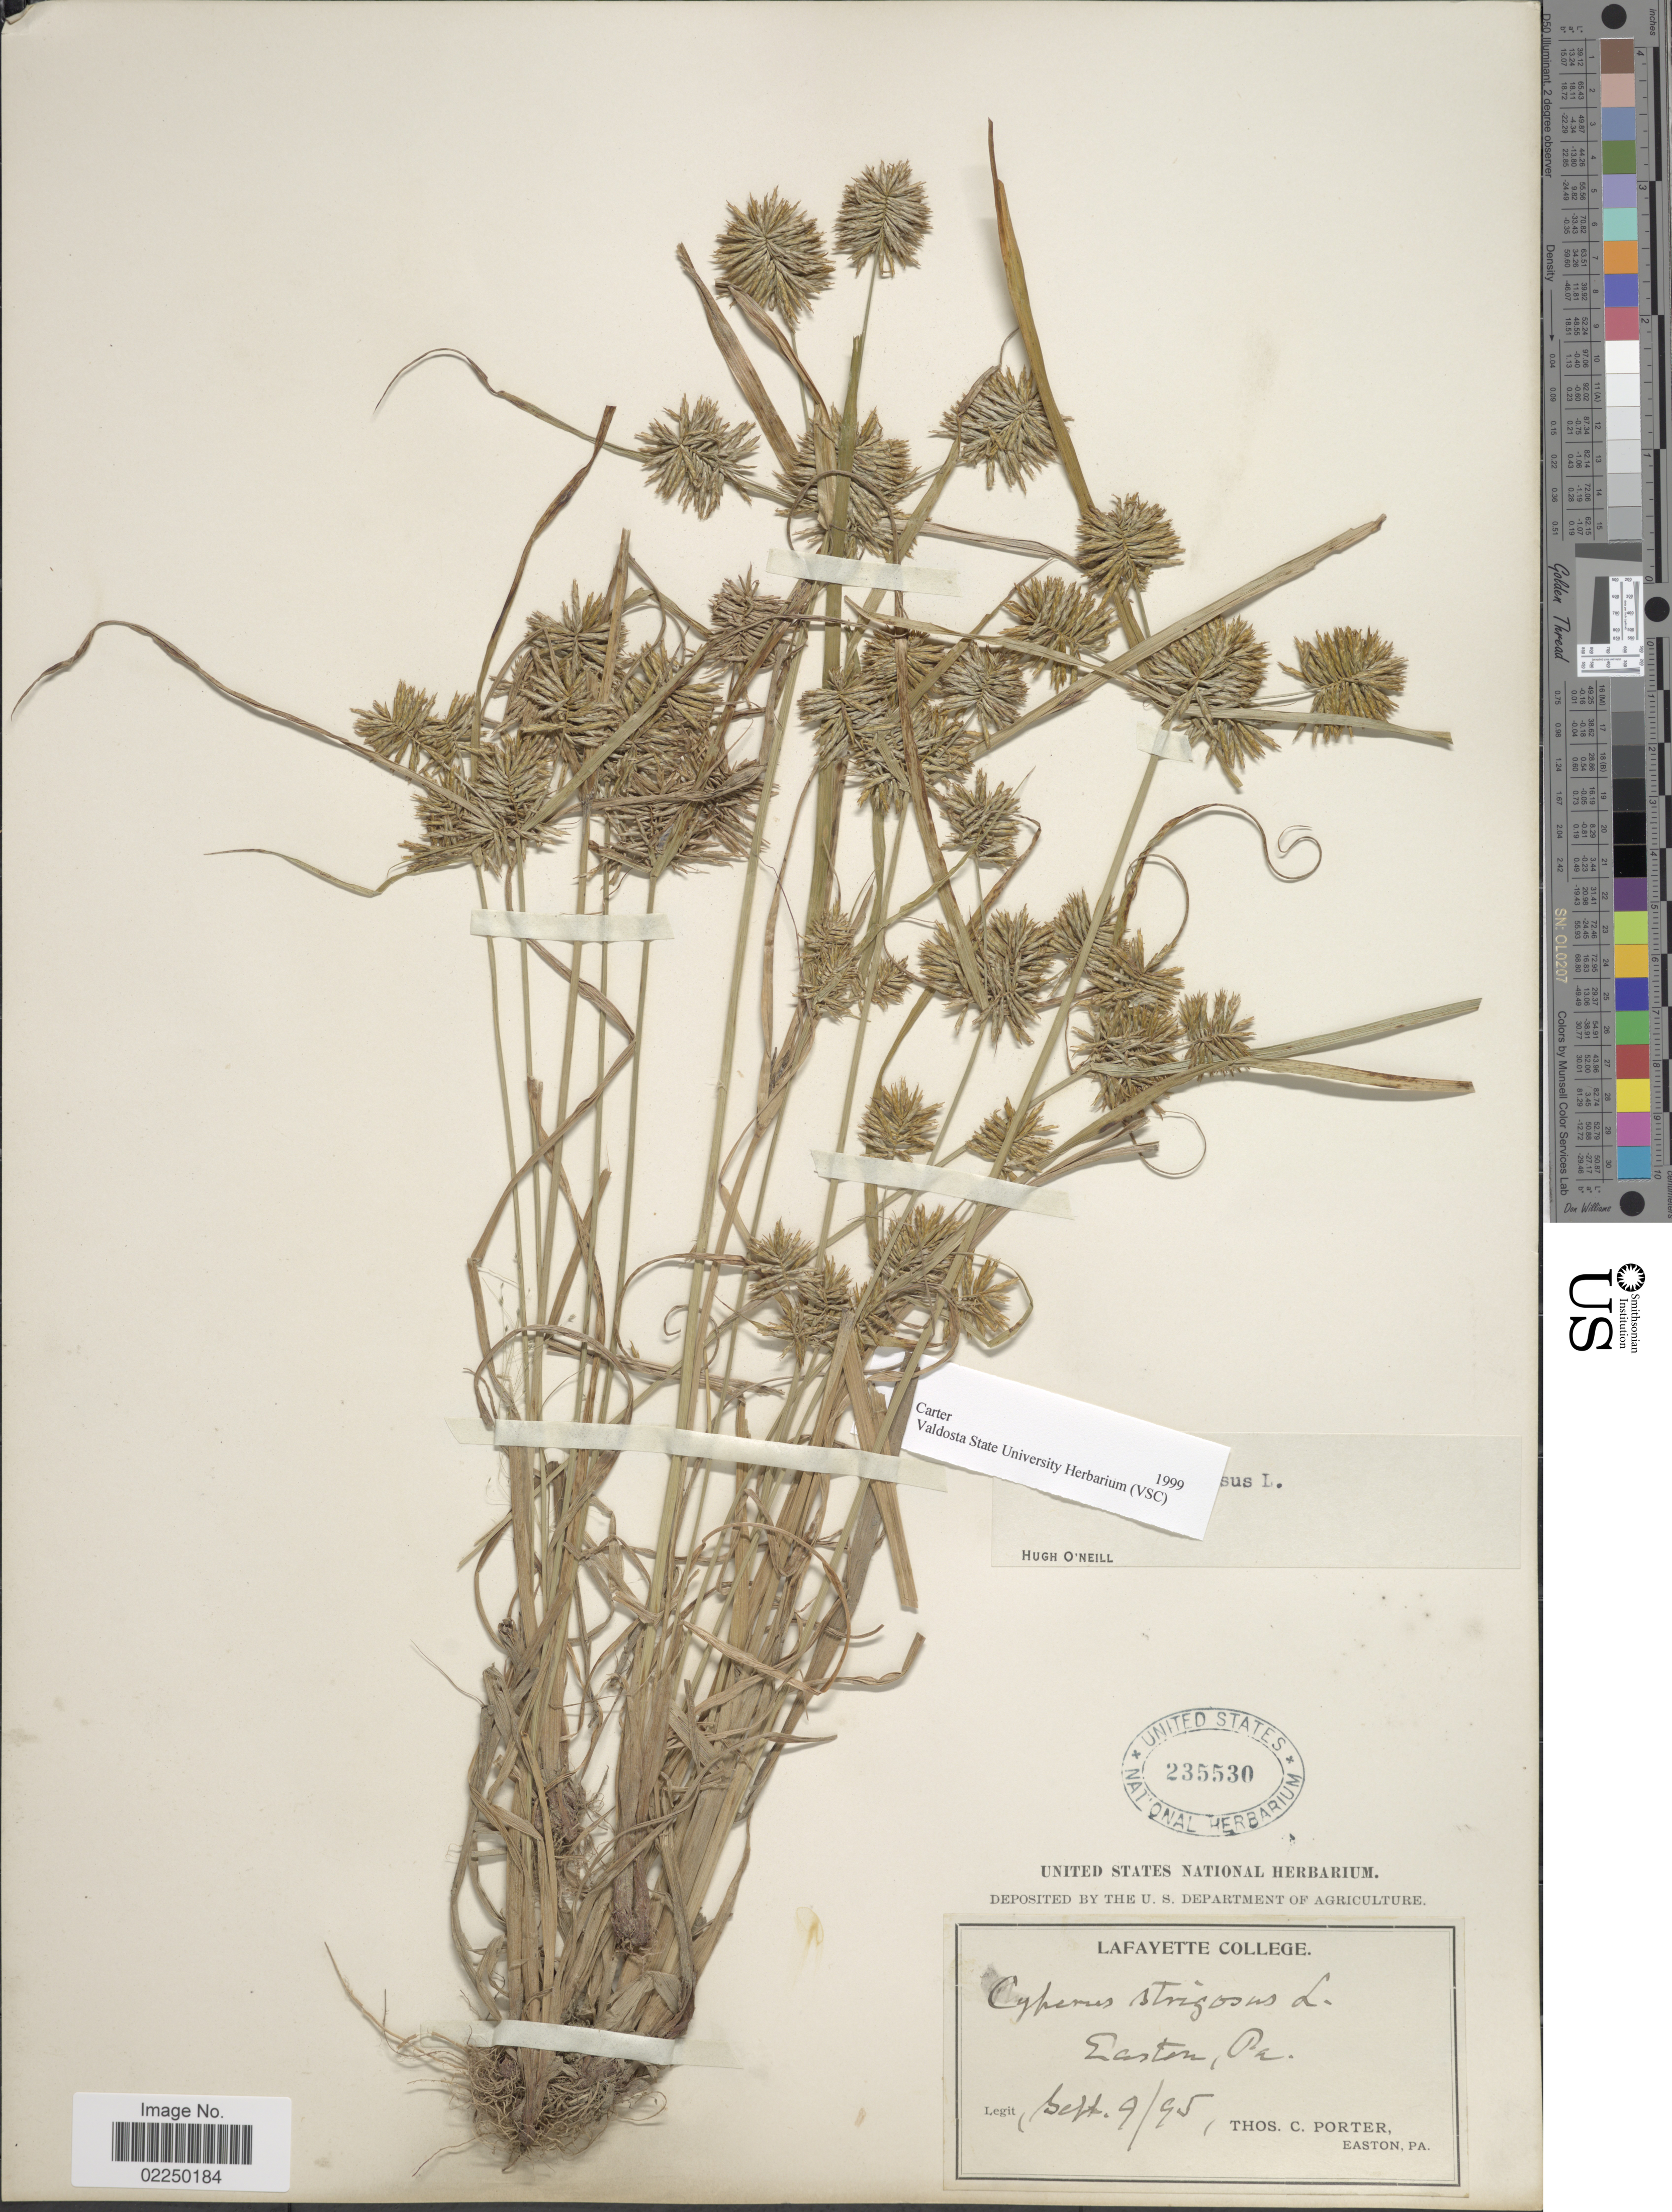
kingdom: Plantae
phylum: Tracheophyta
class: Liliopsida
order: Poales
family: Cyperaceae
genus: Cyperus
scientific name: Cyperus strigosus L.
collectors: T. Porter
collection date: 1895-09-09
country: United States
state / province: Pennsylvania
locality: Lafayette College, Easton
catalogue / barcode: US 235530